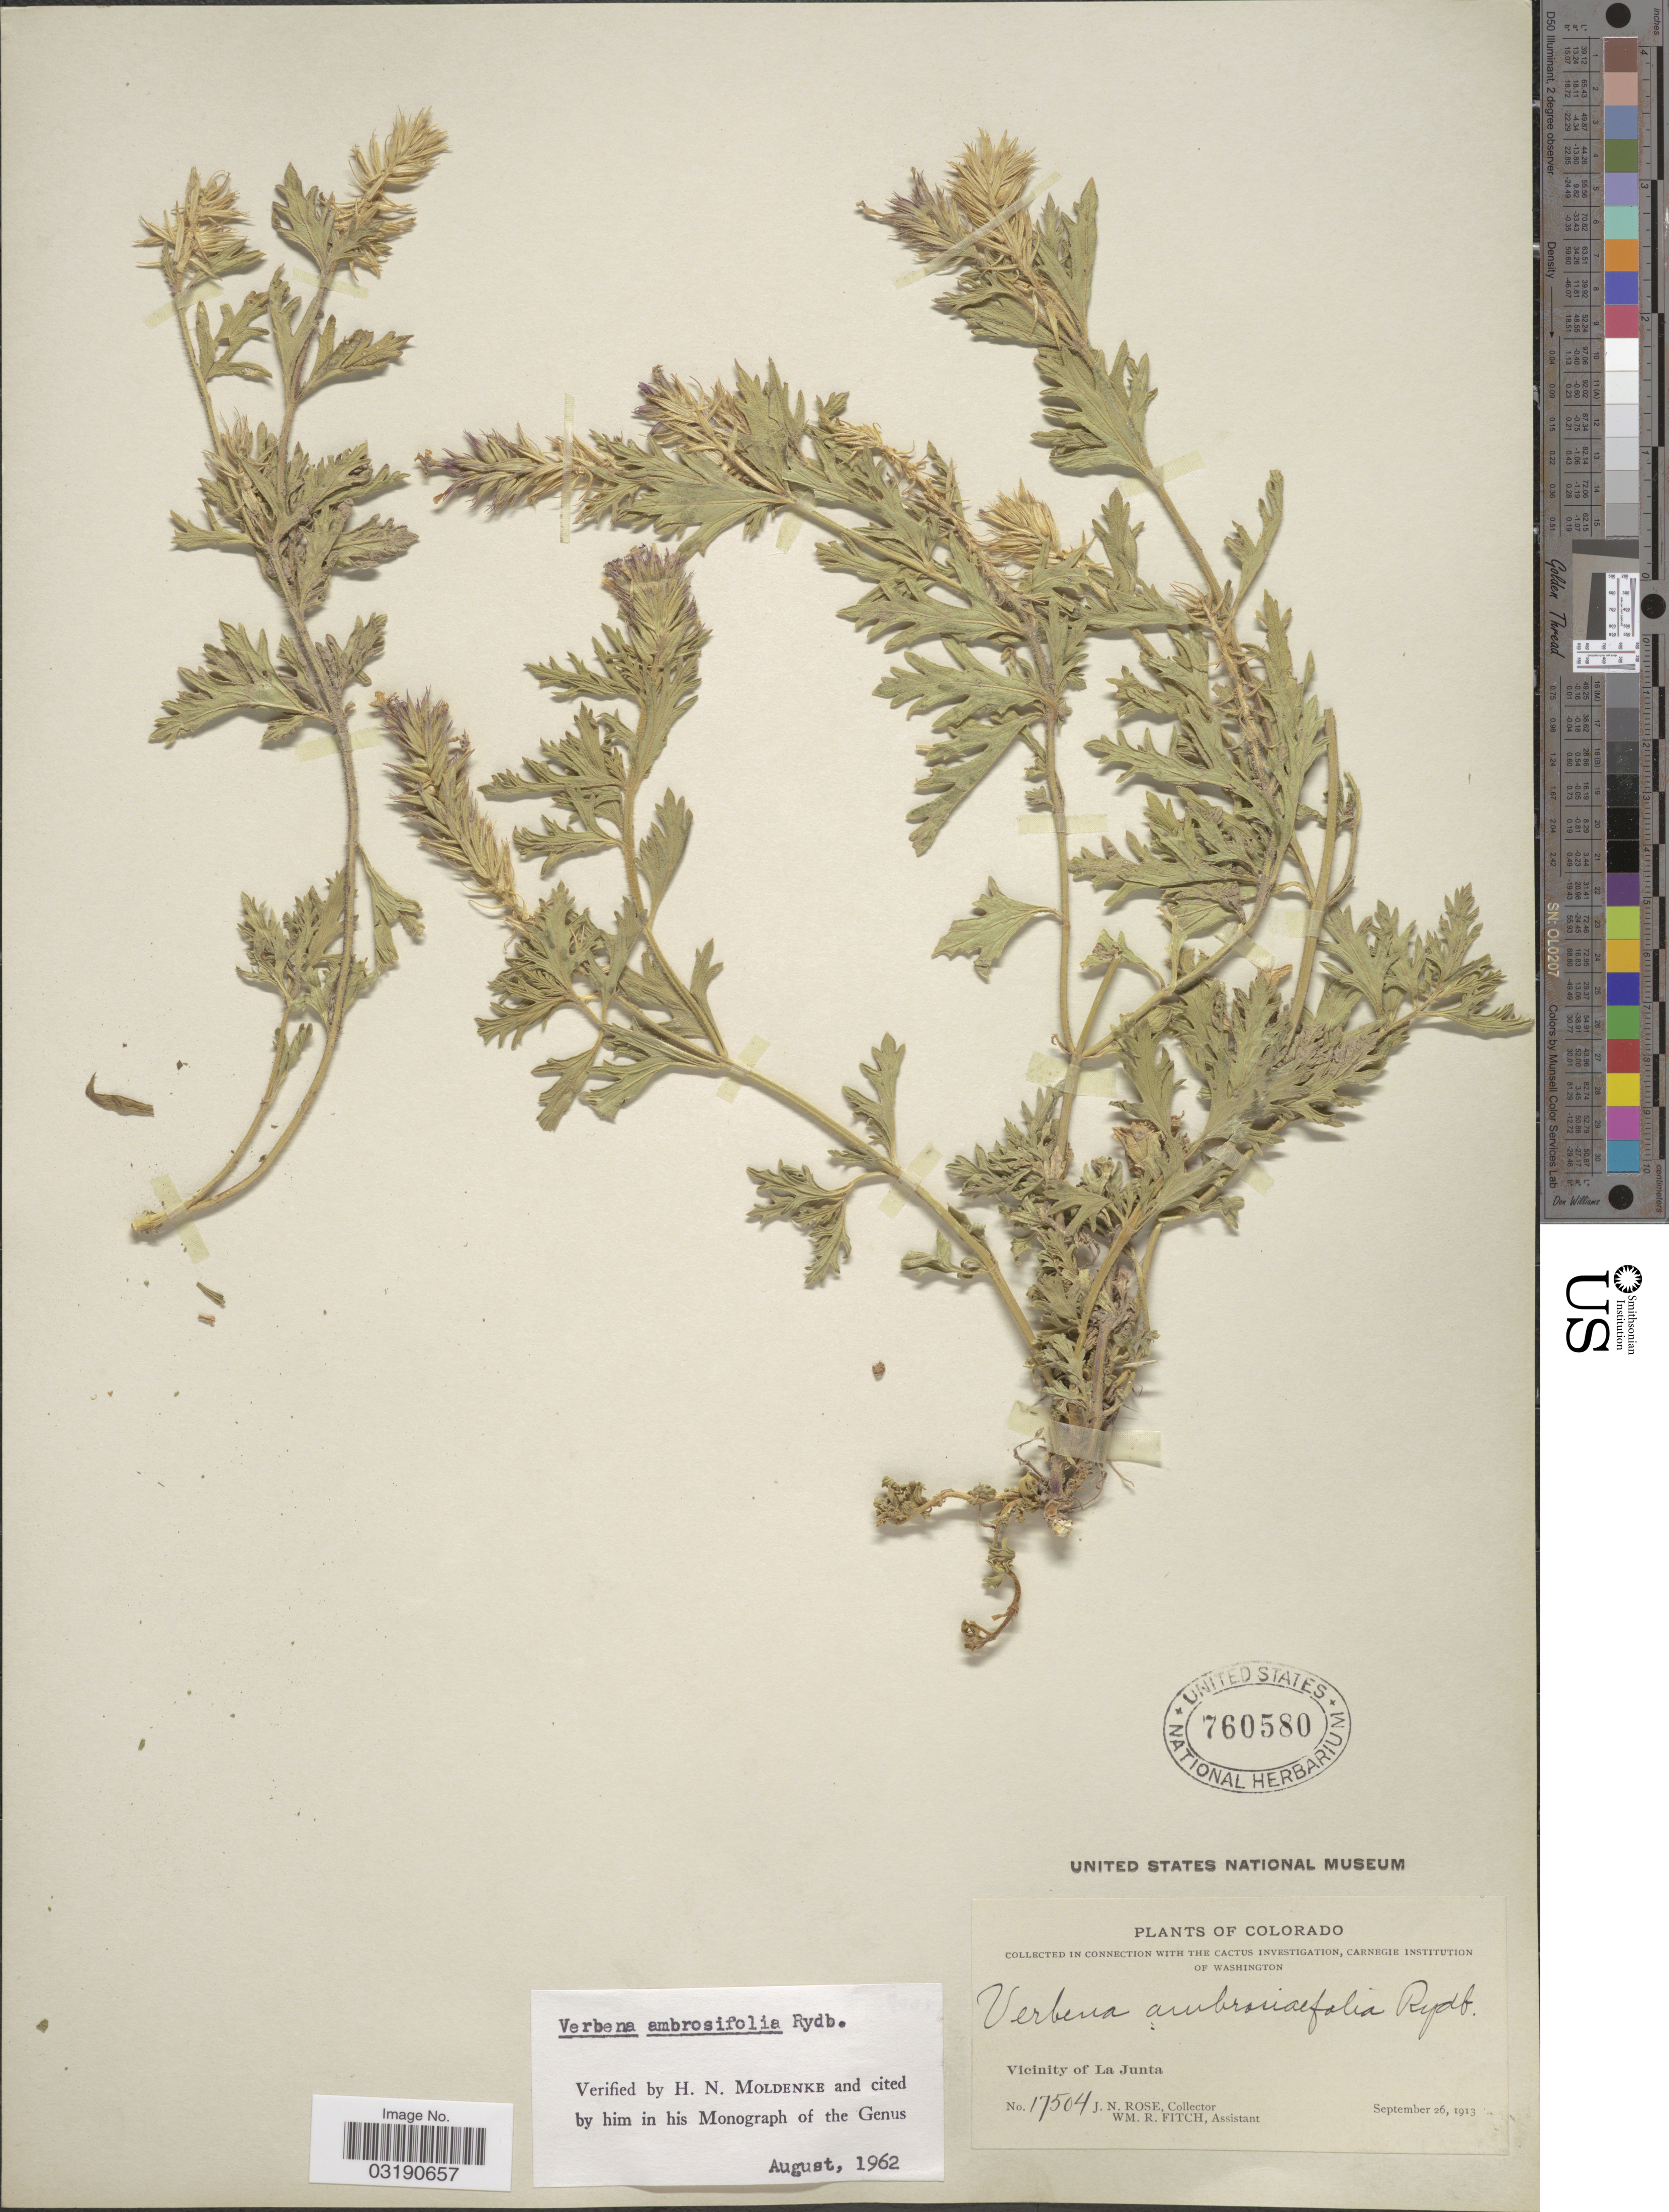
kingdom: Plantae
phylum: Tracheophyta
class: Magnoliopsida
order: Lamiales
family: Verbenaceae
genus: Verbena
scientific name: Verbena ambrosiifolia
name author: Rydb. ex Small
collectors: J. N. Rose & W. R. Fitch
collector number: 17504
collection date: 1913-09-26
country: United States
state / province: Colorado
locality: Vicinity of La Junta.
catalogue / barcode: US 760580